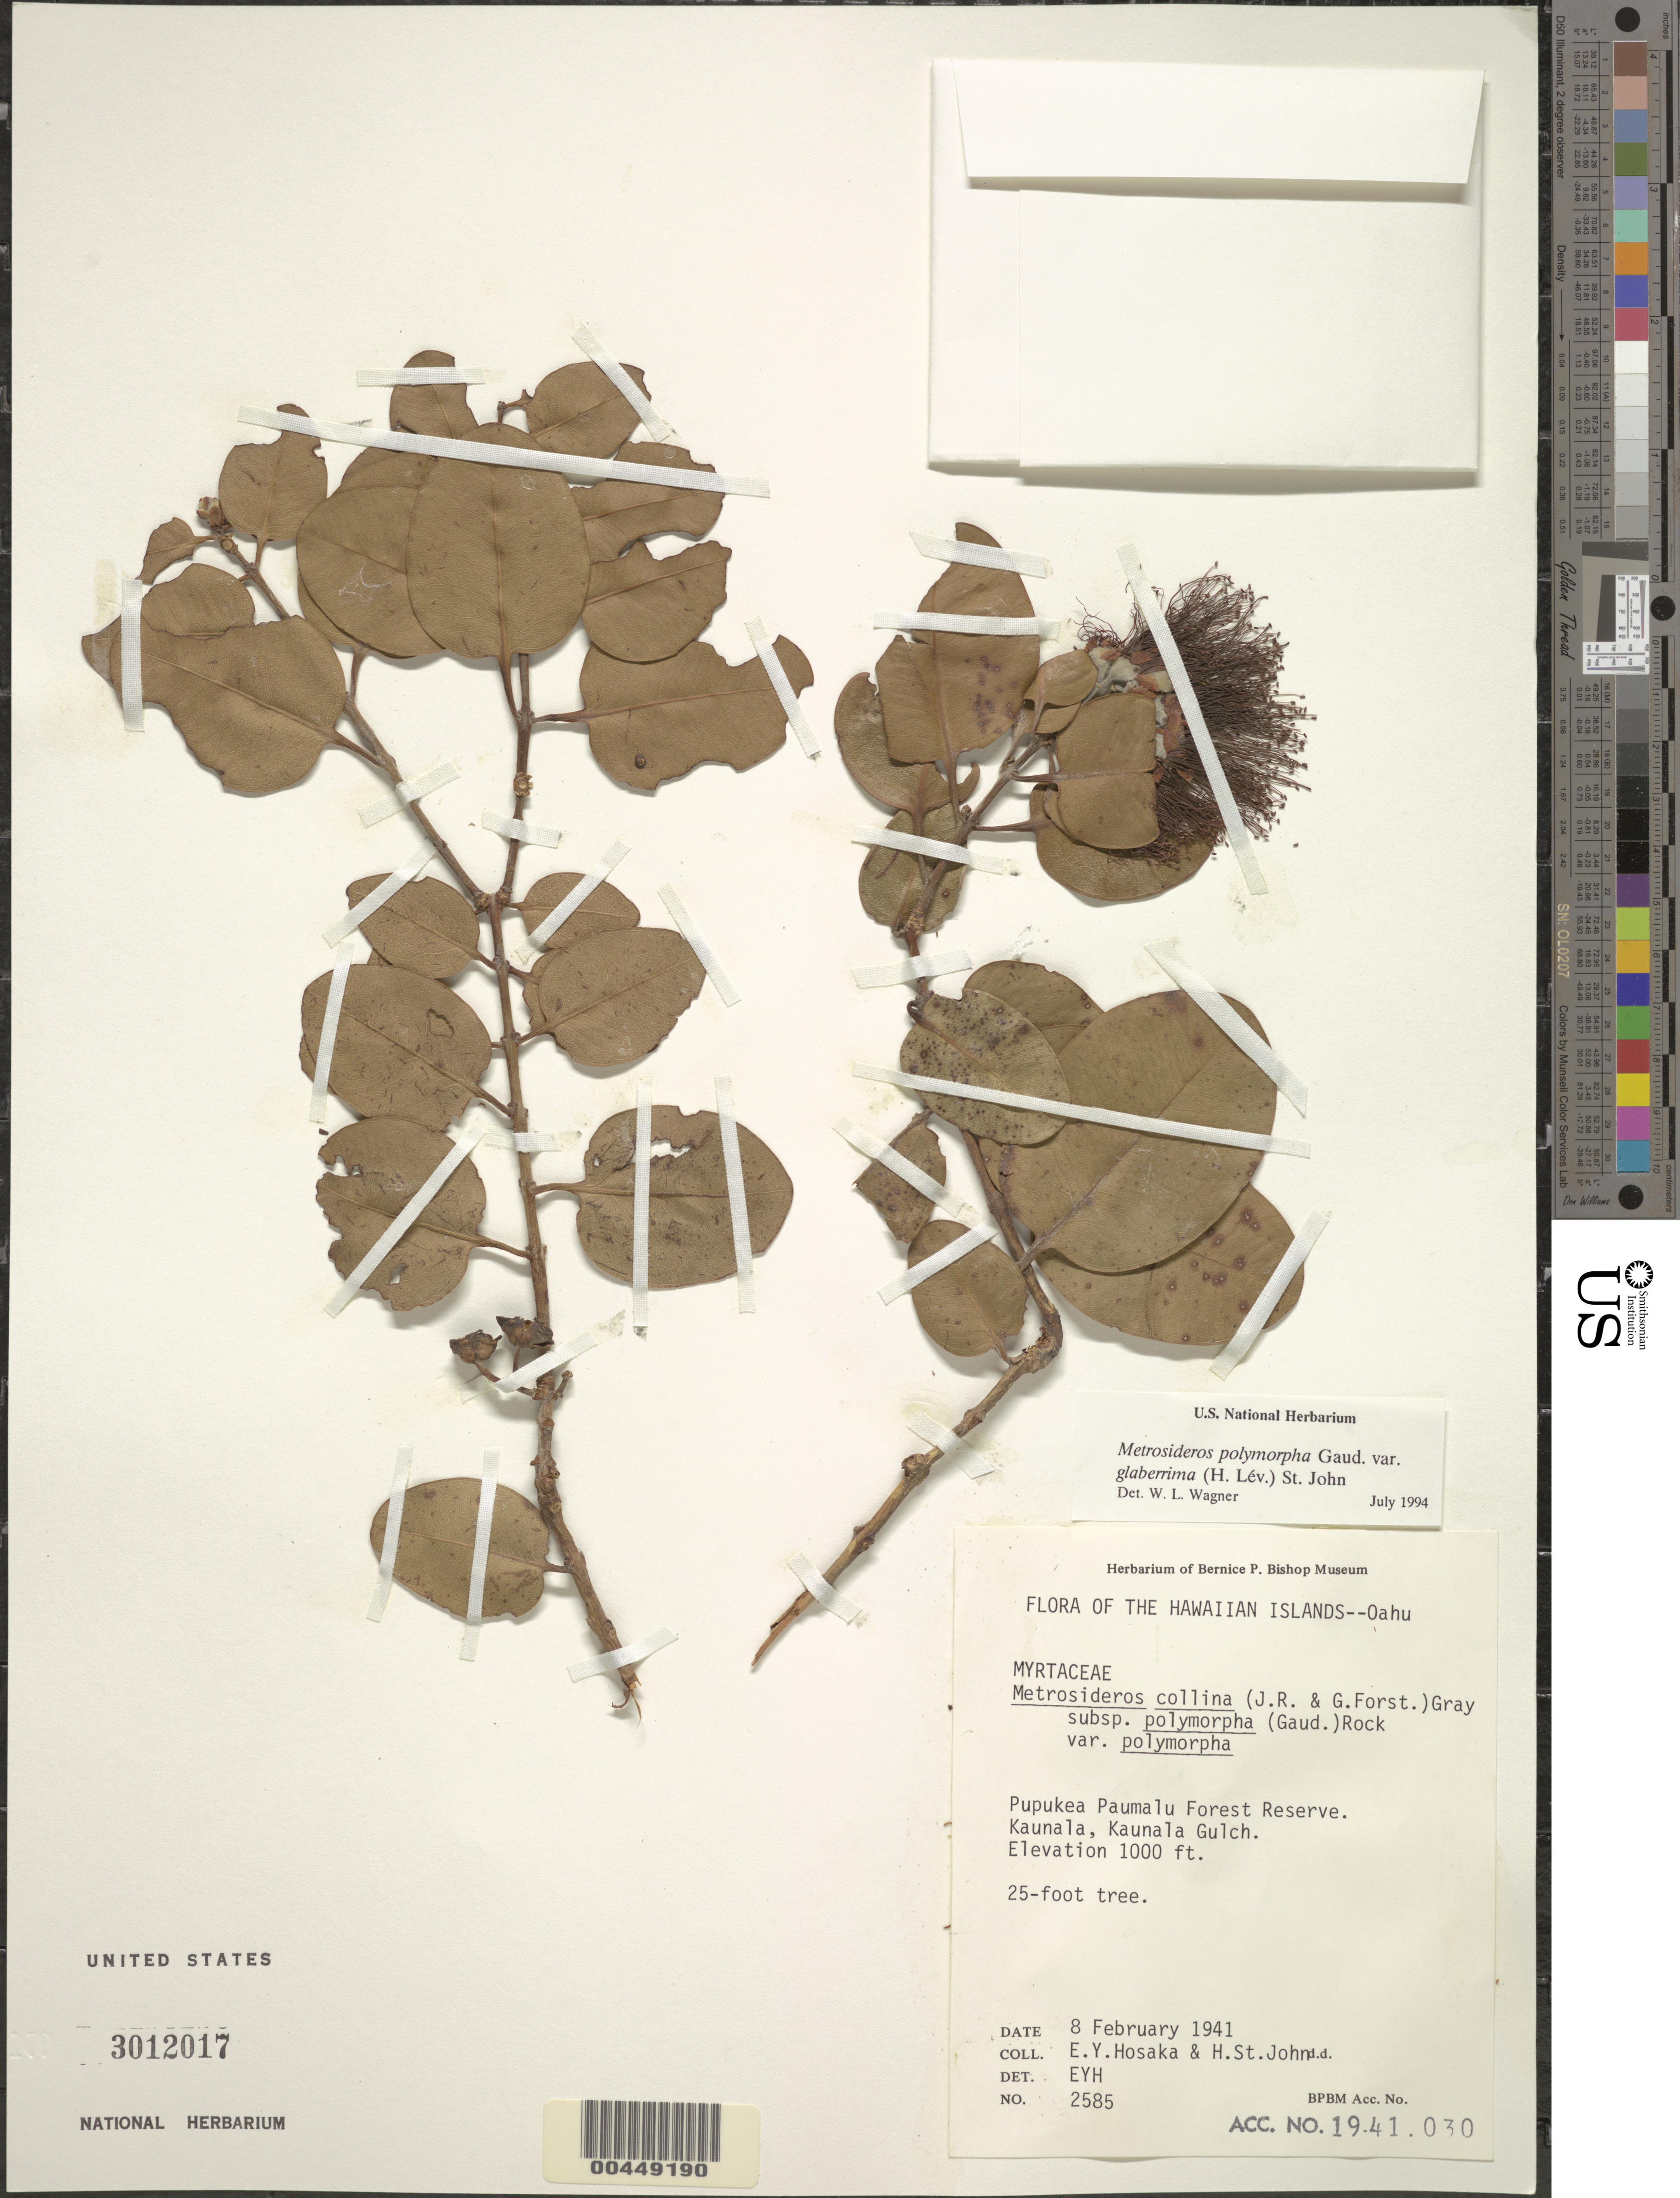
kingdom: Plantae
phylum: Tracheophyta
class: Magnoliopsida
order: Myrtales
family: Myrtaceae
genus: Metrosideros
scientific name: Metrosideros polymorpha var. glaberrima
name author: (H. Lév.) H. St. John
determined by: Wagner, W. L., (BOT), Smithsonian Institution - National Museum of Natural History (UNITED STATES)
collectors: E. Y. Hosaka & H. St. John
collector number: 2585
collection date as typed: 8 Feb 1941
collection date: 1941-02-08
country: United States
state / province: Hawaii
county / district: Honolulu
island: Oahu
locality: Pupukea Paumalu Forest Reserve, Kaunala, Kaunala Gulch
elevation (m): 305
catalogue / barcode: US 3012017